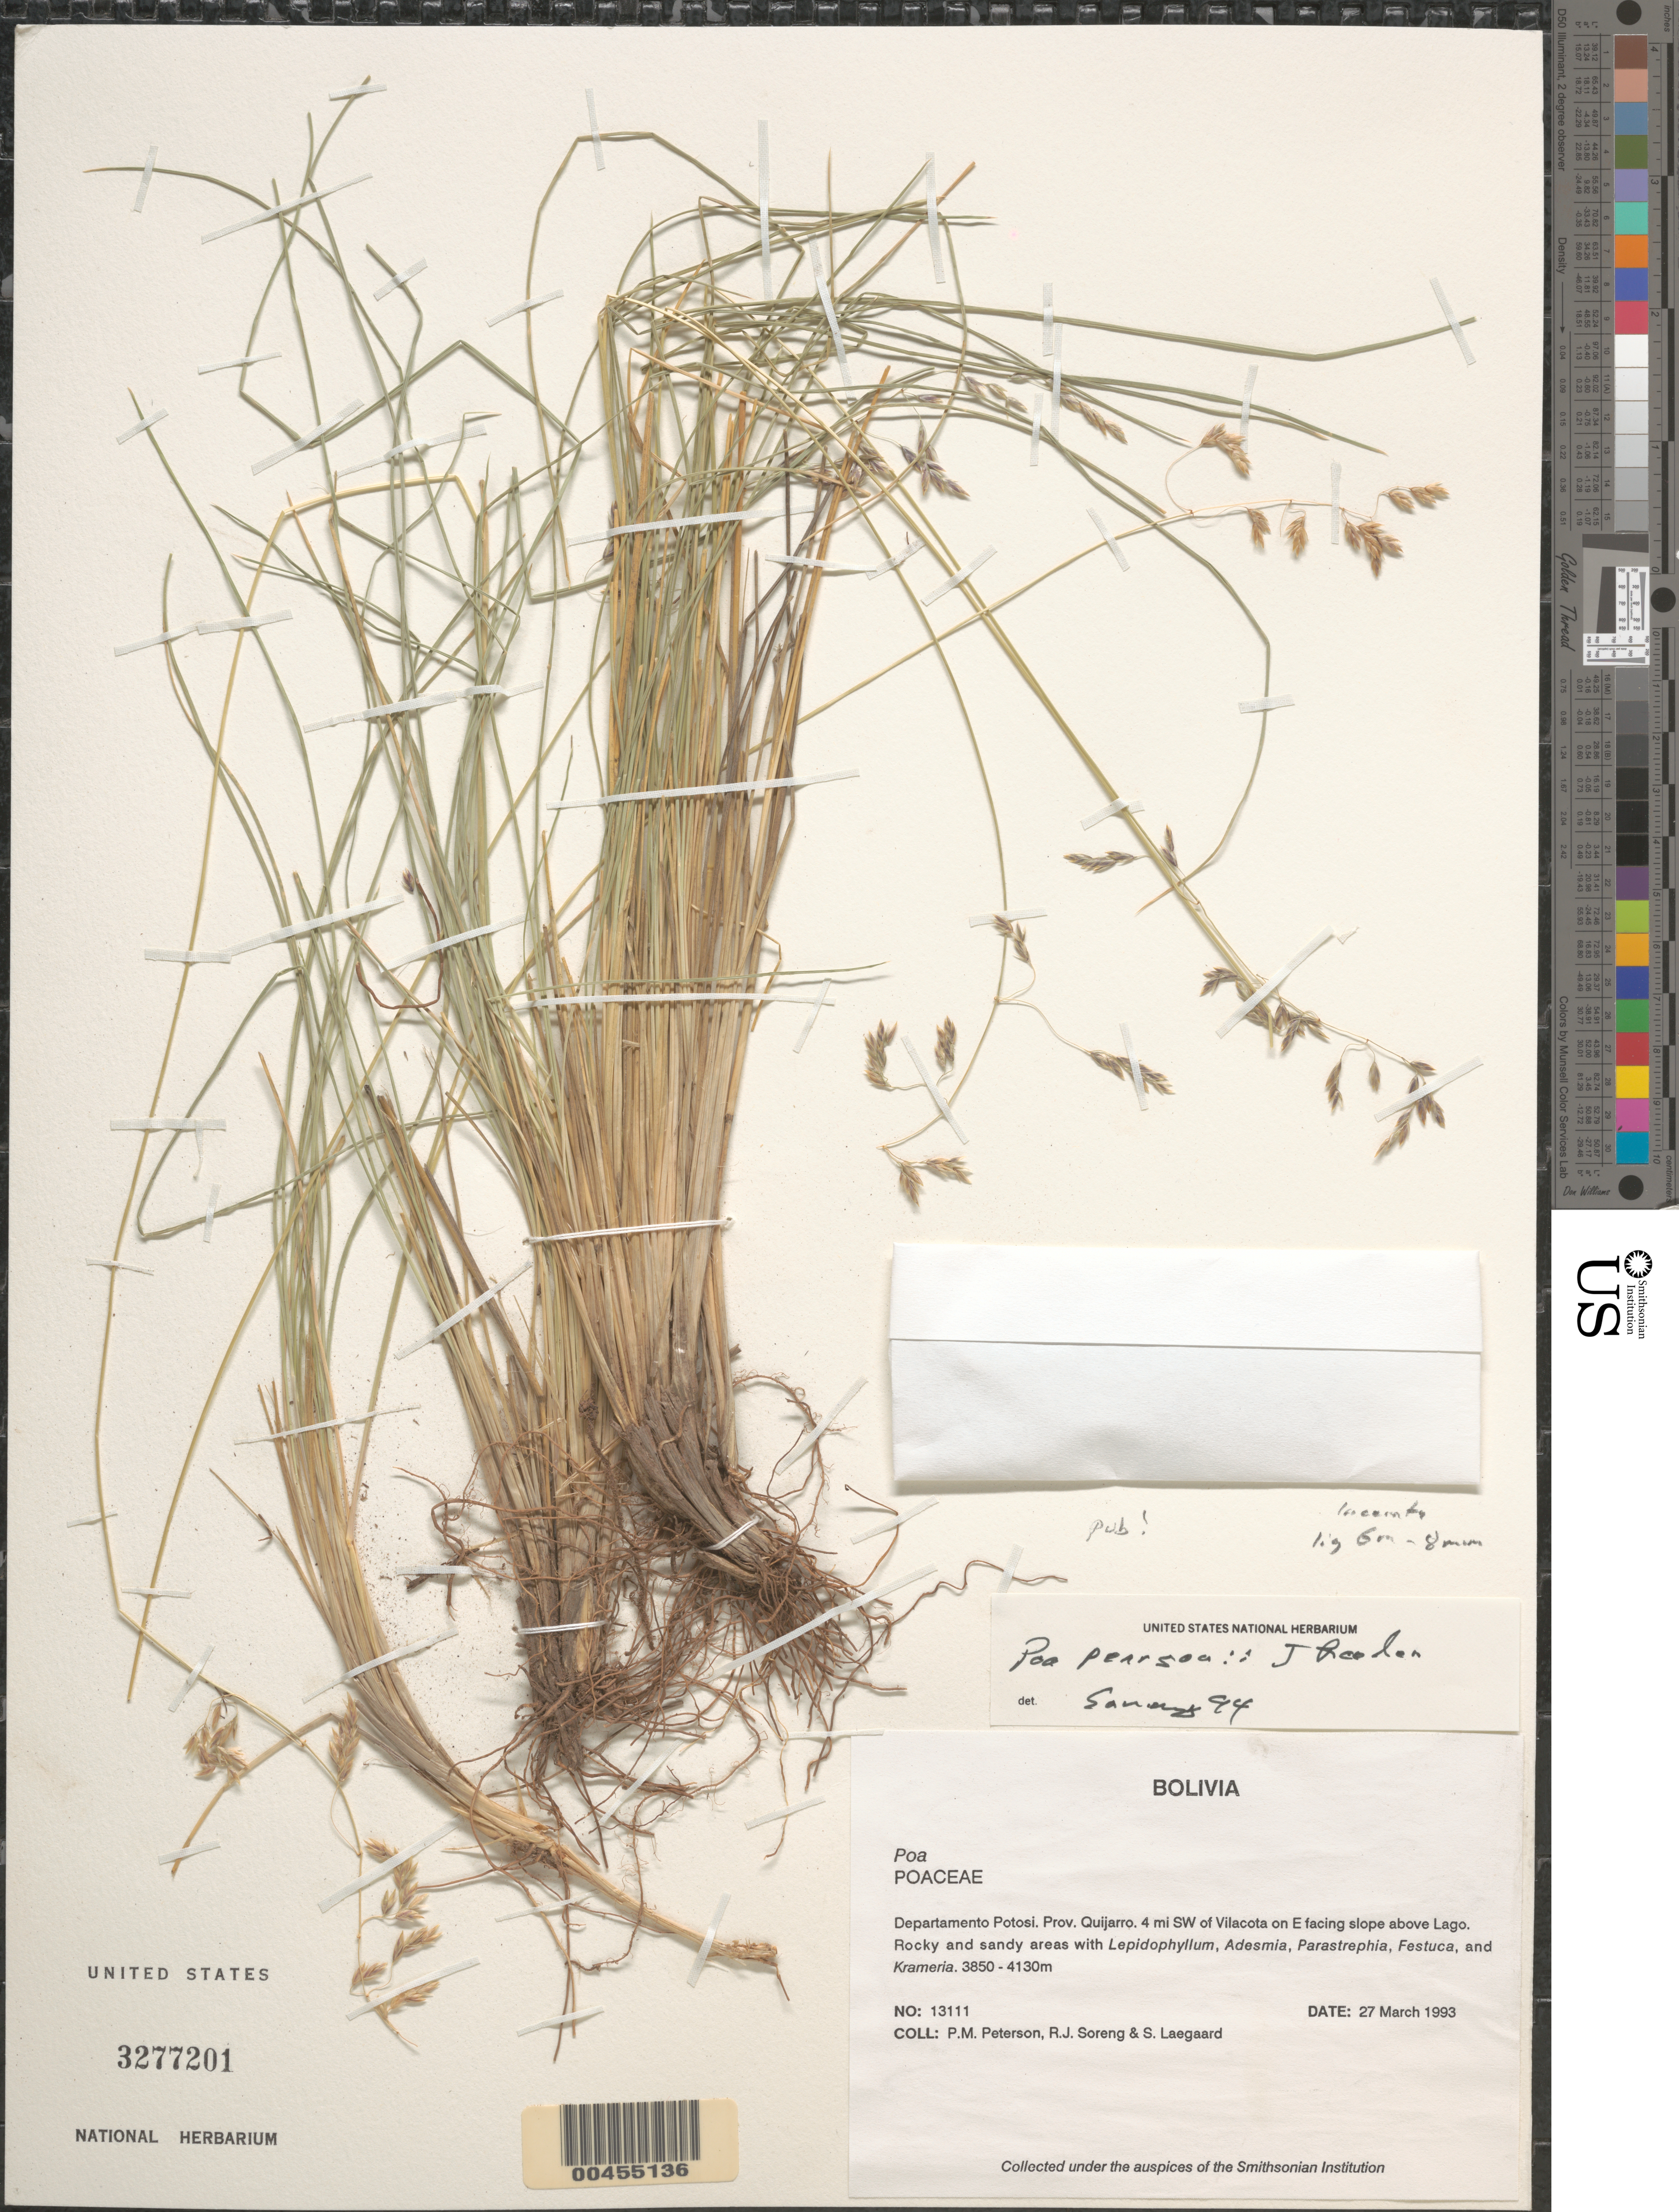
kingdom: Plantae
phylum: Tracheophyta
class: Liliopsida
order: Poales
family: Poaceae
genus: Poa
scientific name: Poa pearsonii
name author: Reeder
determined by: Soreng, Robert J., Research Associate (BOT), Smithsonian Institution - National Museum of Natural History (UNITED STATES)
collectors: P. M. Peterson, R. J. Soreng & S. Lægaard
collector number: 13111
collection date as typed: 27 Mar 1993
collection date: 1993-03-27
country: Bolivia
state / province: Potosí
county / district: Quijarro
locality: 4 mi SW of Villa Alota on E facing slope above lago.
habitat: Rocky and sandy areas with Lepidophyllum, Adesmia, Parastrephia, Festuca, and Krameria.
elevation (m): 3850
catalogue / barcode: US 3277201